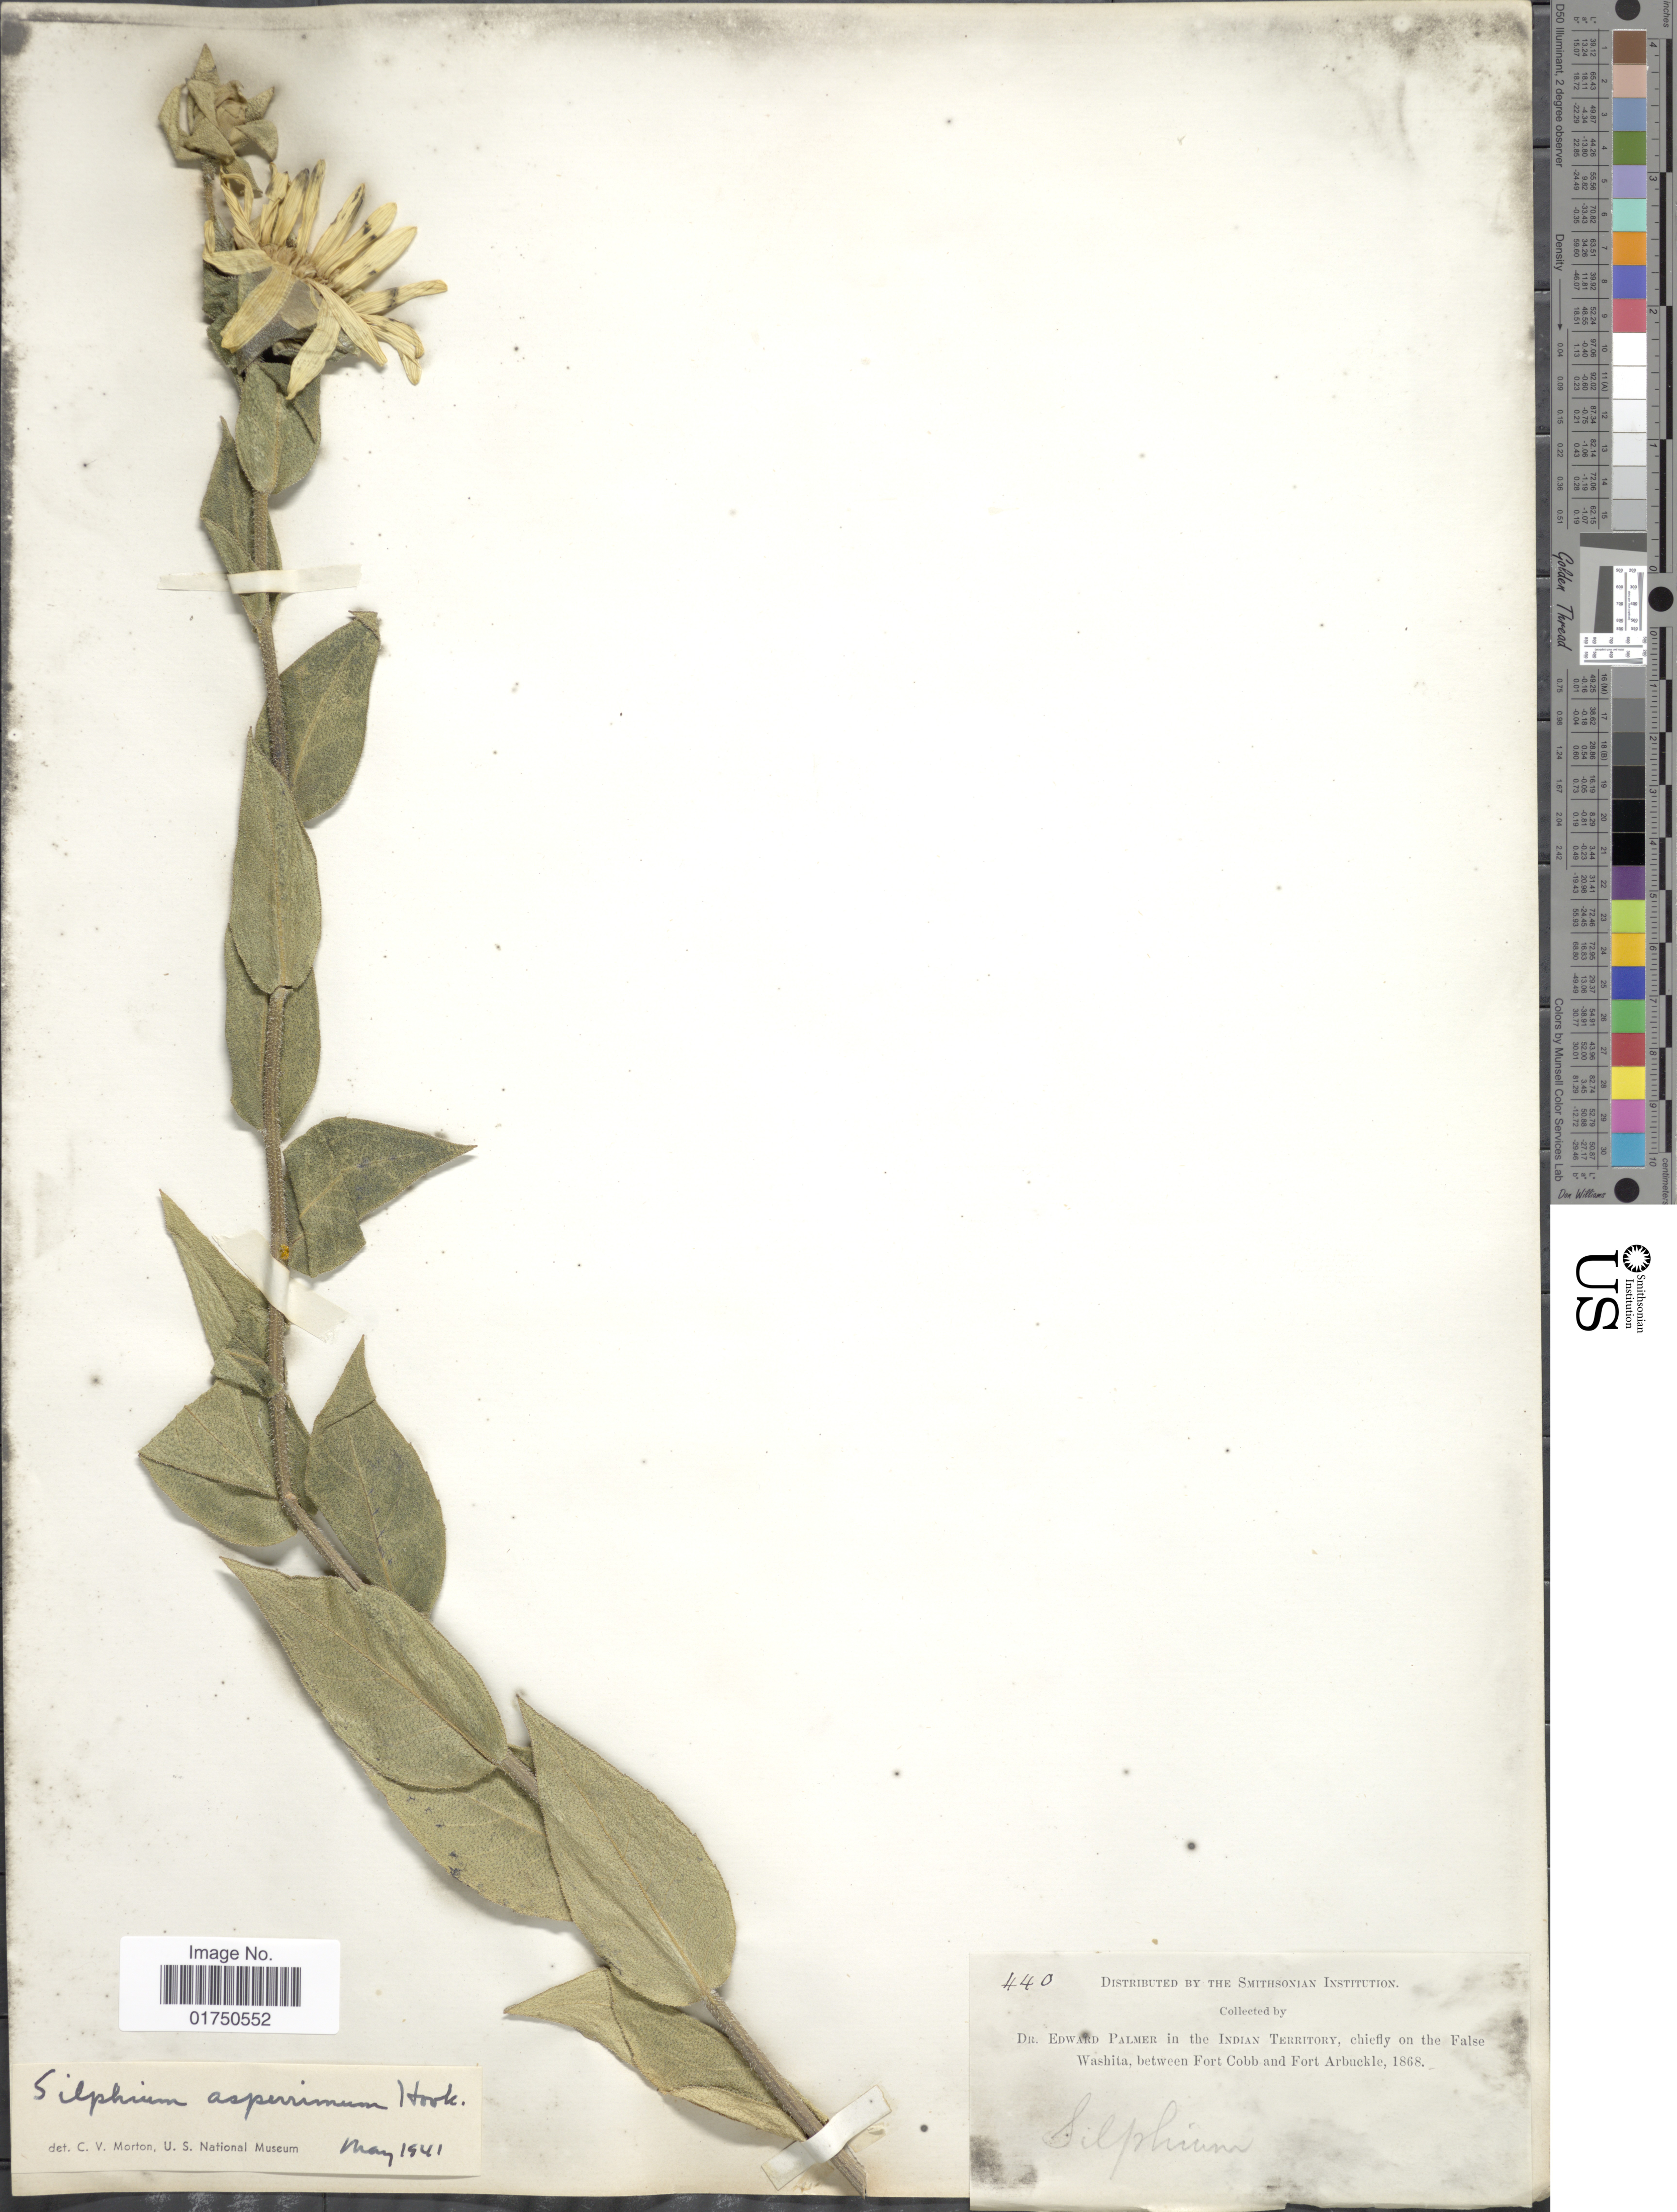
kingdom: Plantae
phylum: Tracheophyta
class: Magnoliopsida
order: Asterales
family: Asteraceae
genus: Silphium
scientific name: Silphium asperrimum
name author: Hook.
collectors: E. Palmer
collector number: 440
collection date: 1868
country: United States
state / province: Oklahoma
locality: In the Indian Territory, chiefly on the False Washita, between Fort Cobb and Fort Arbuckle